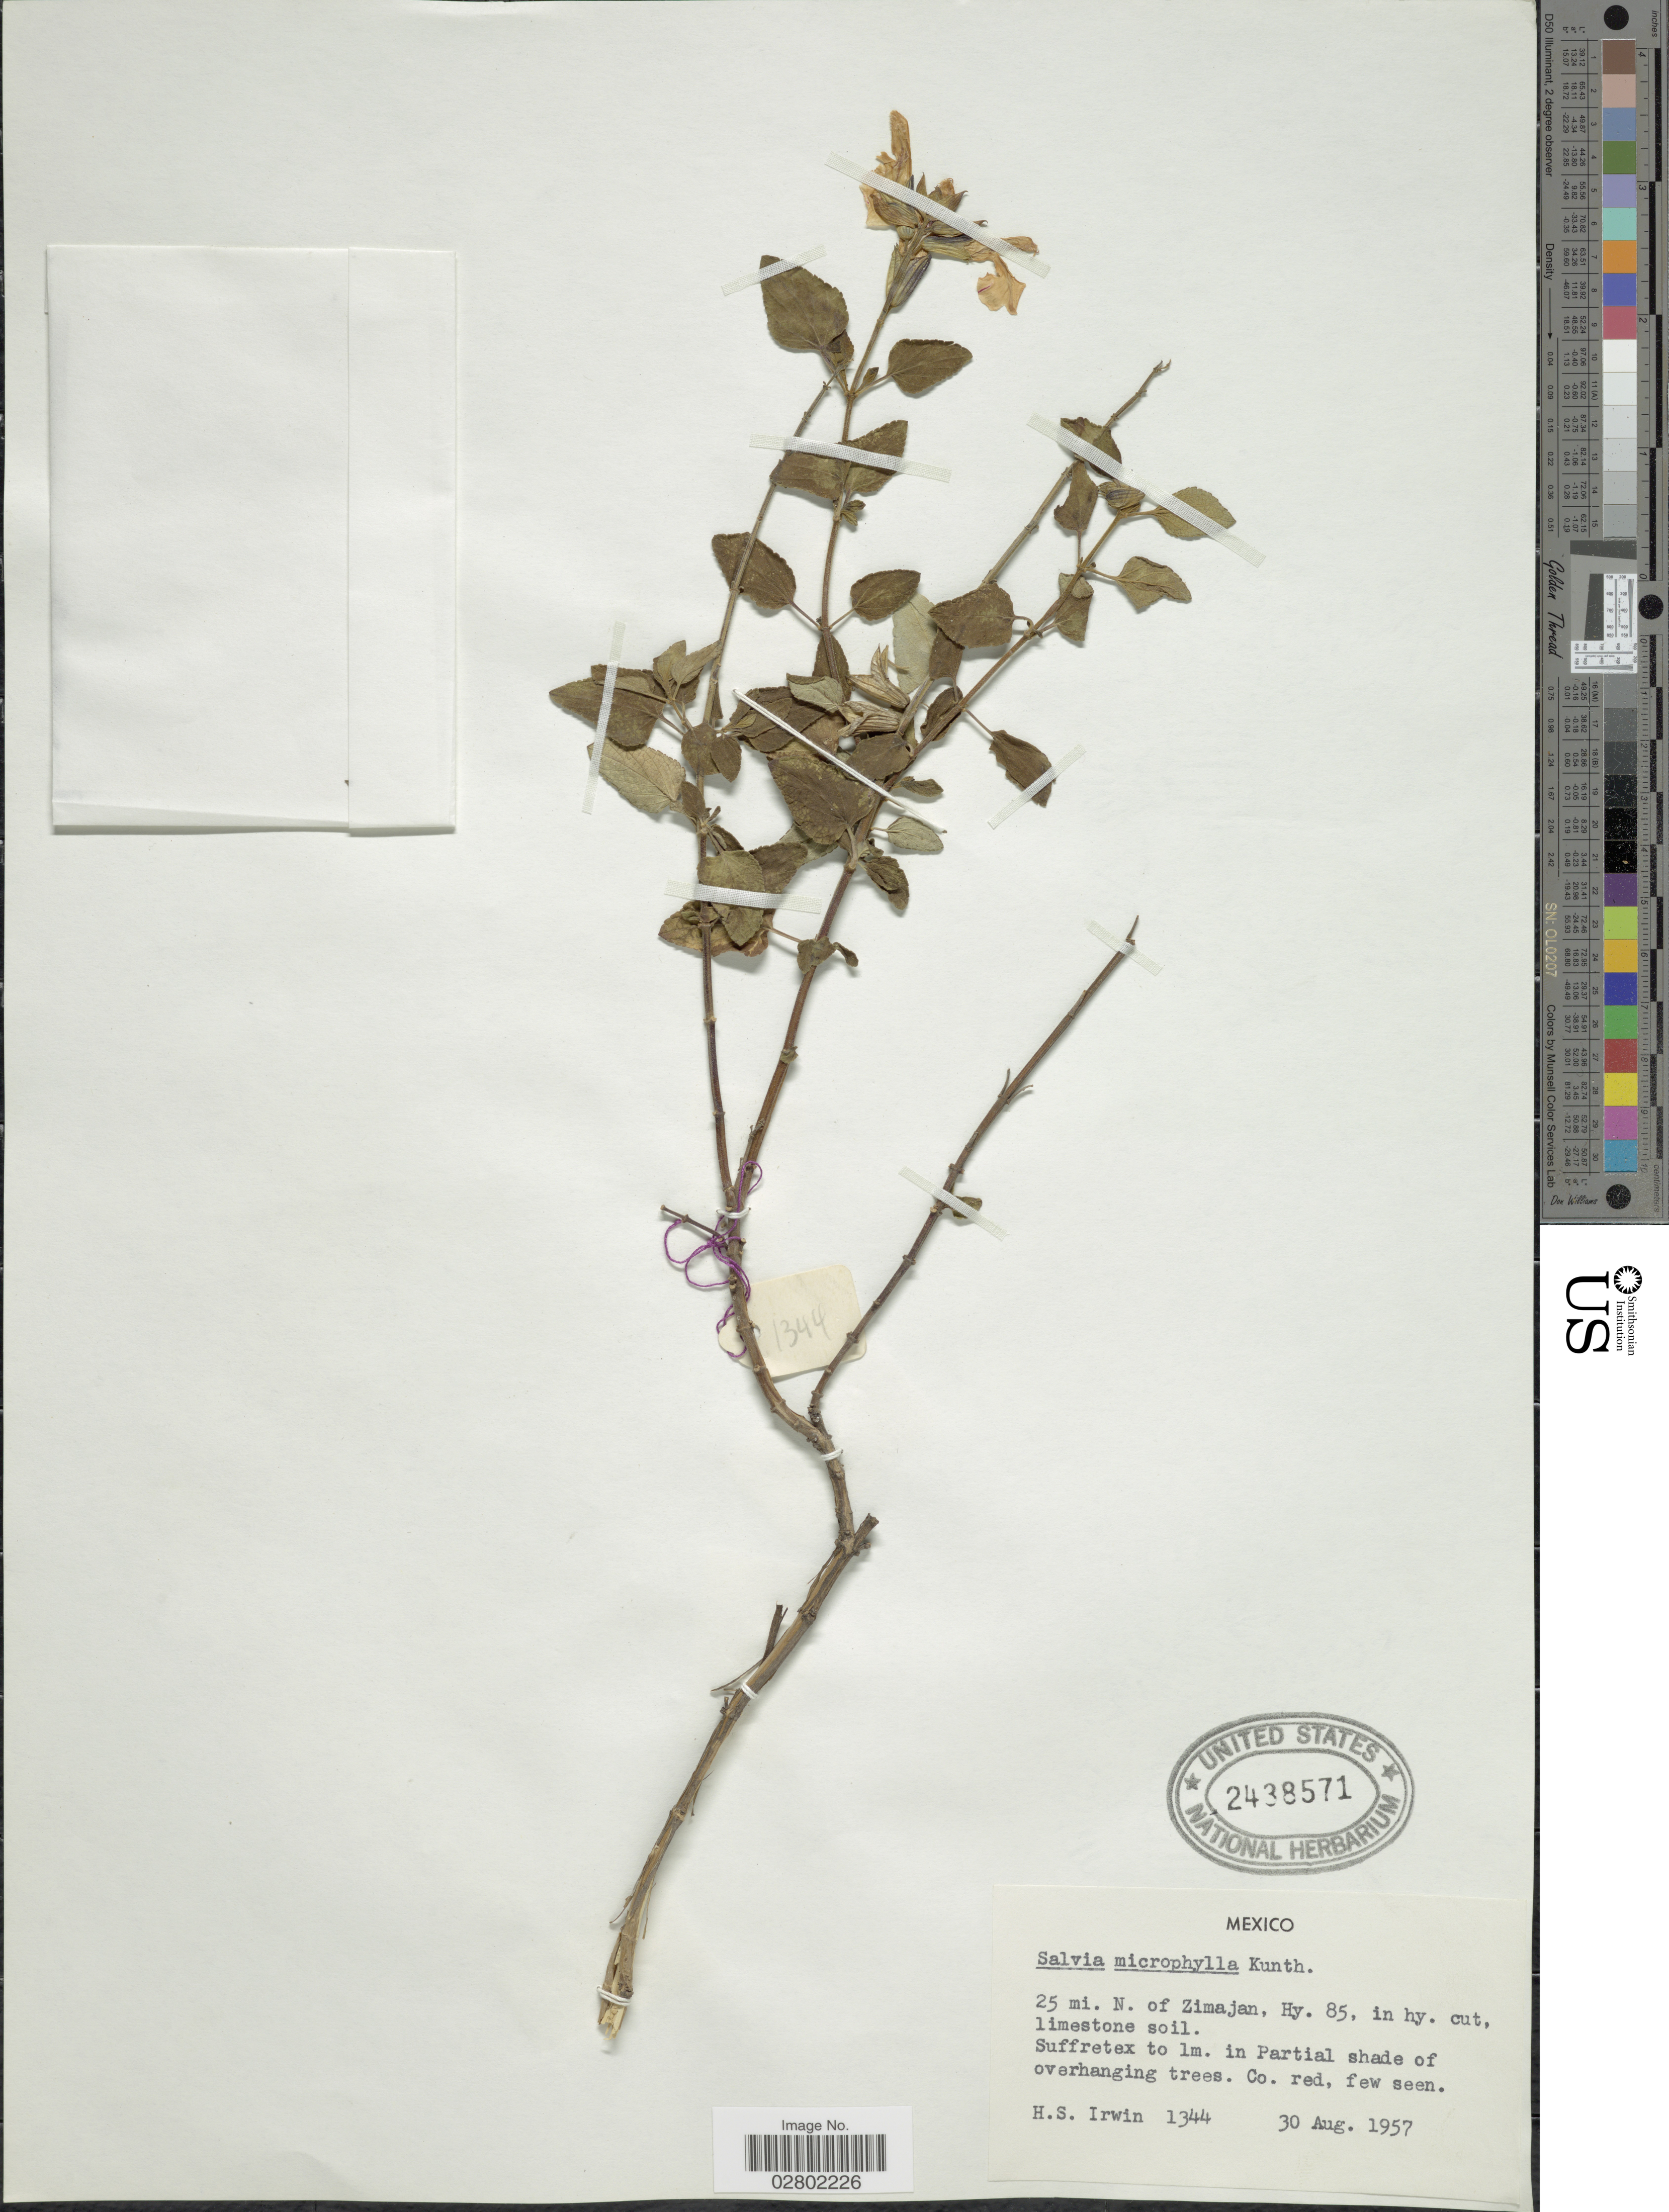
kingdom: Plantae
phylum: Tracheophyta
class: Magnoliopsida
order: Lamiales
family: Lamiaceae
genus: Salvia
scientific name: Salvia microphylla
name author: Kunth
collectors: H. Irwin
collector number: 1344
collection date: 1957-08-30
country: Mexico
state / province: Hidalgo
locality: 25 mi. N. of Zimajan, Hy. 85.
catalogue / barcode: US 2438571